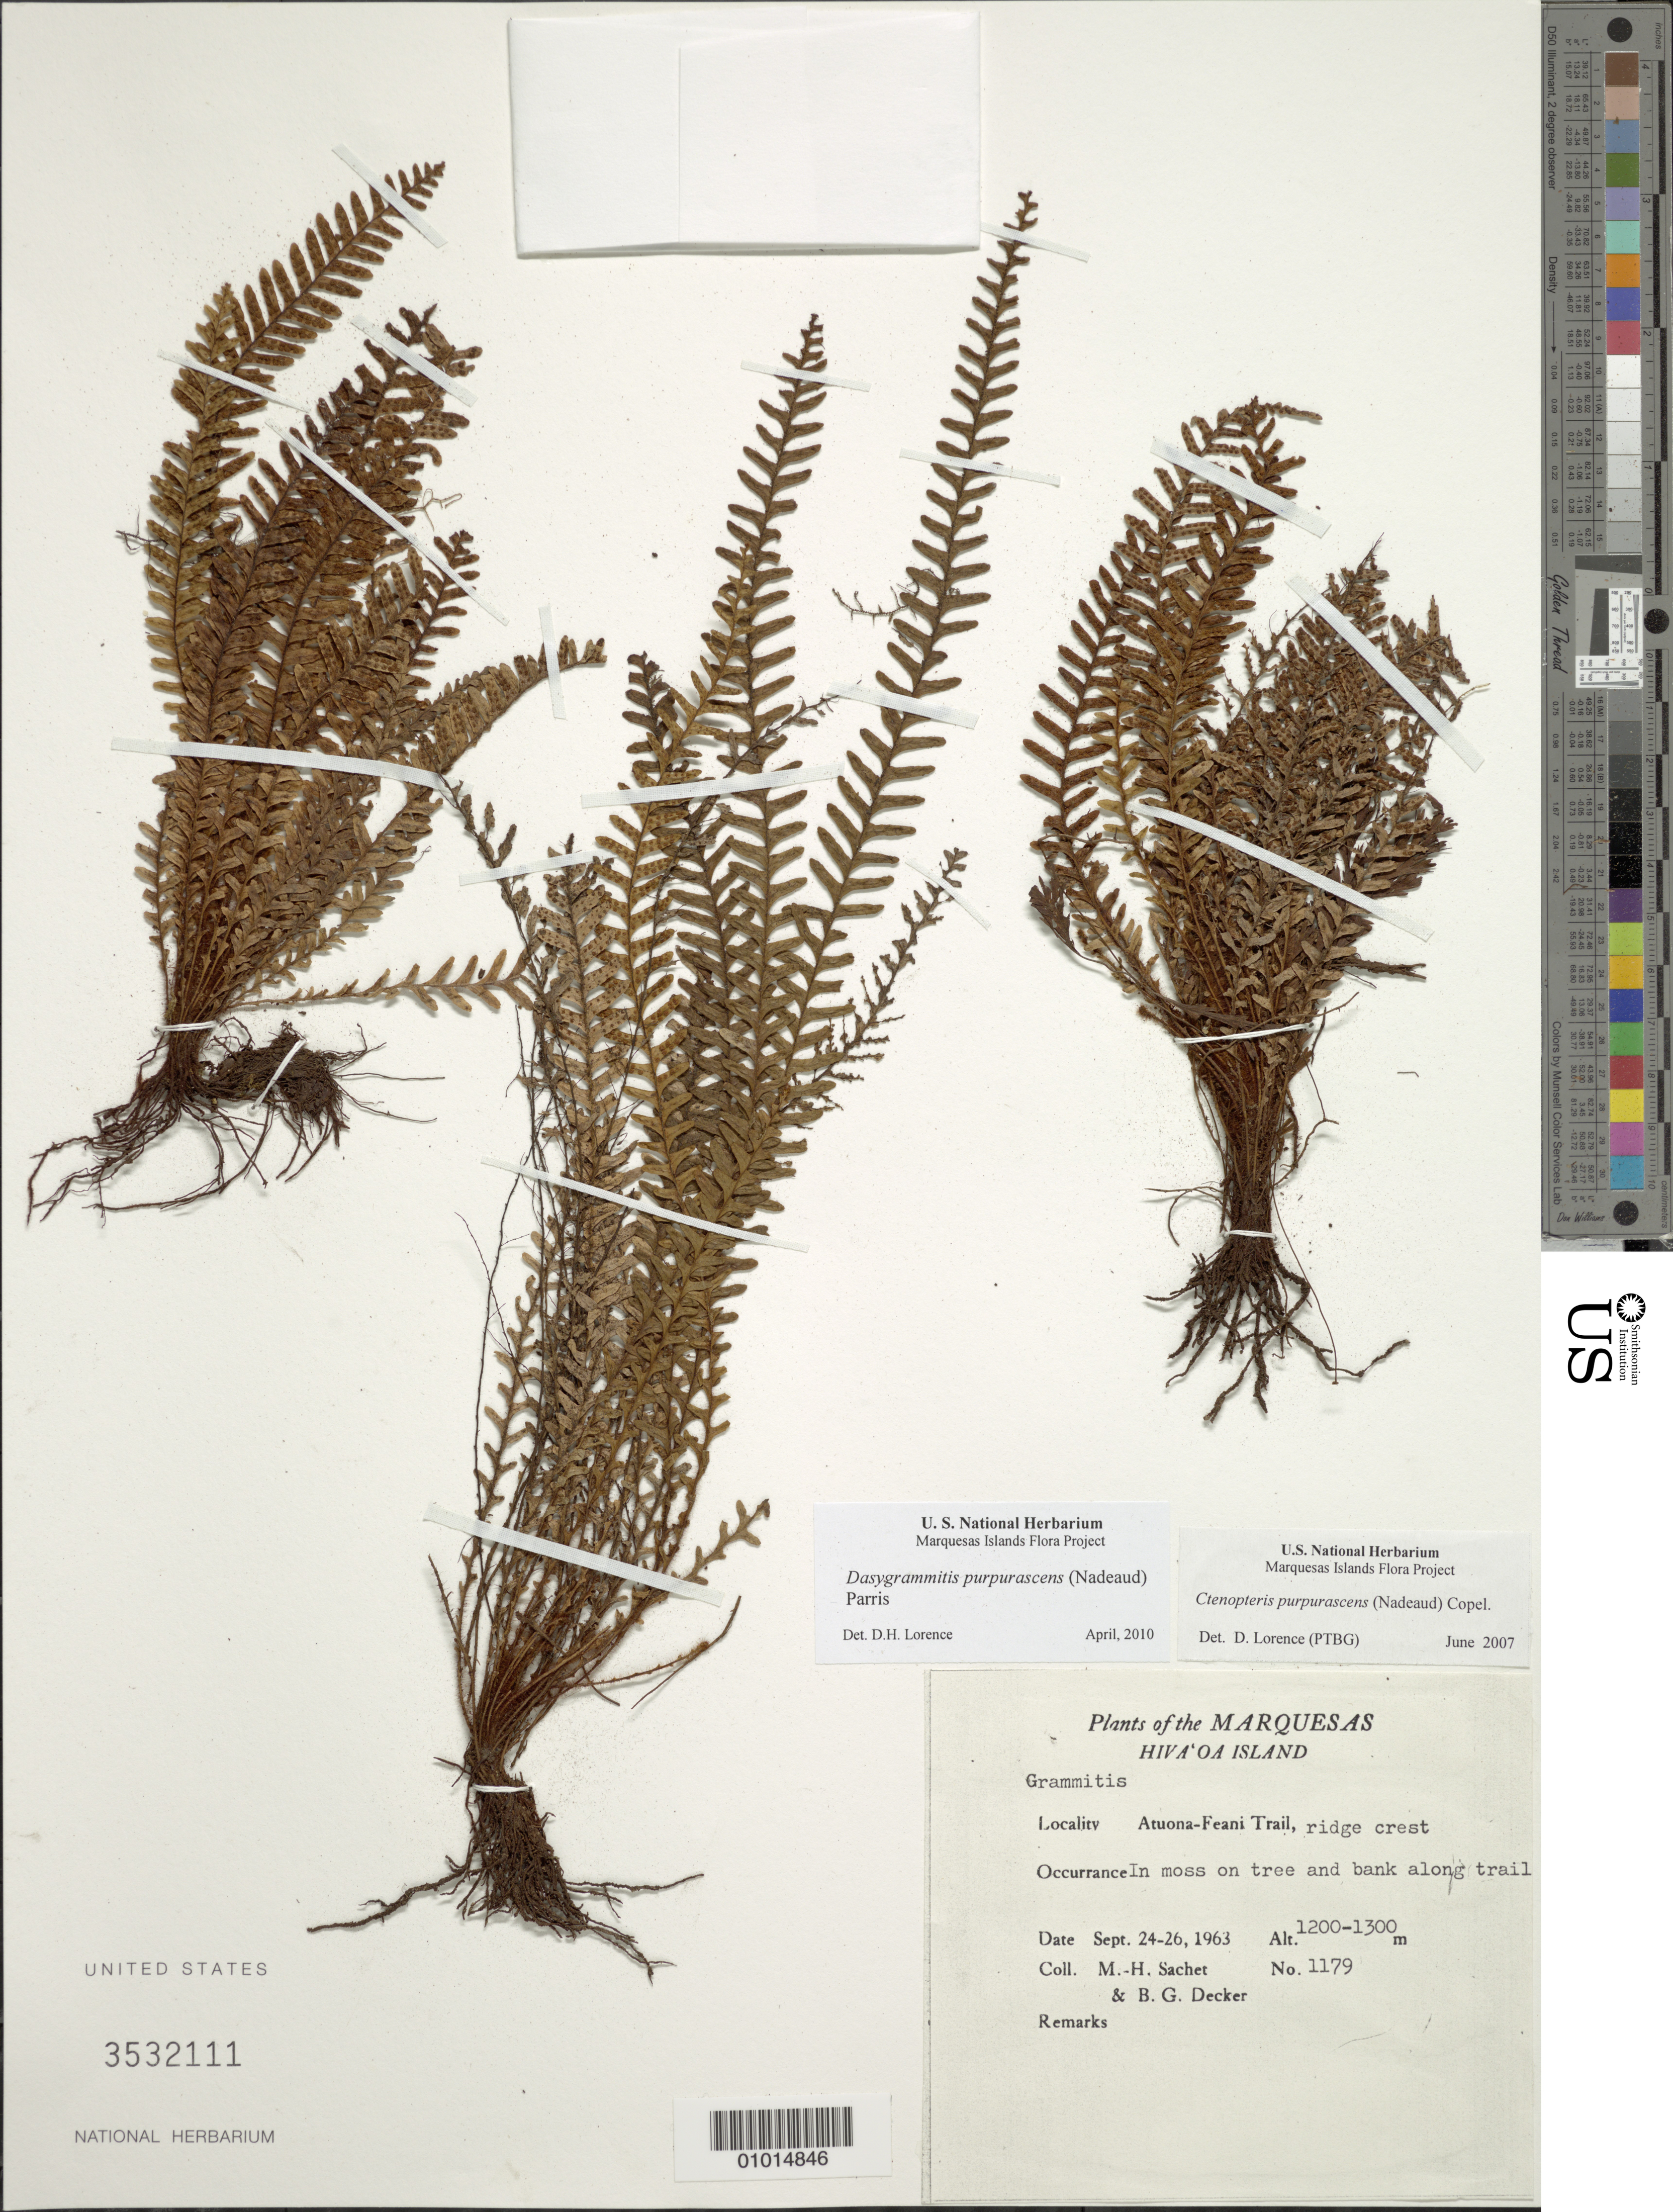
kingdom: Plantae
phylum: Tracheophyta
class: Polypodiopsida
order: Polypodiales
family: Polypodiaceae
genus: Dasygrammitis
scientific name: Dasygrammitis purpurascens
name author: (Nadeaud) Parris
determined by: Lorence, David H., (PTBG), National Tropical Botanical Garden (UNITED STATES)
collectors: M.-H. Sachet & B. G. Decker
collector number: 1179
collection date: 1963-09-24/1963-09-26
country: French Polynesia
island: Hiva Oa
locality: Atuona-Feani Trail, ridge crest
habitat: In moss on tree and bank along trail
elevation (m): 1200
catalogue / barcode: US 3532111